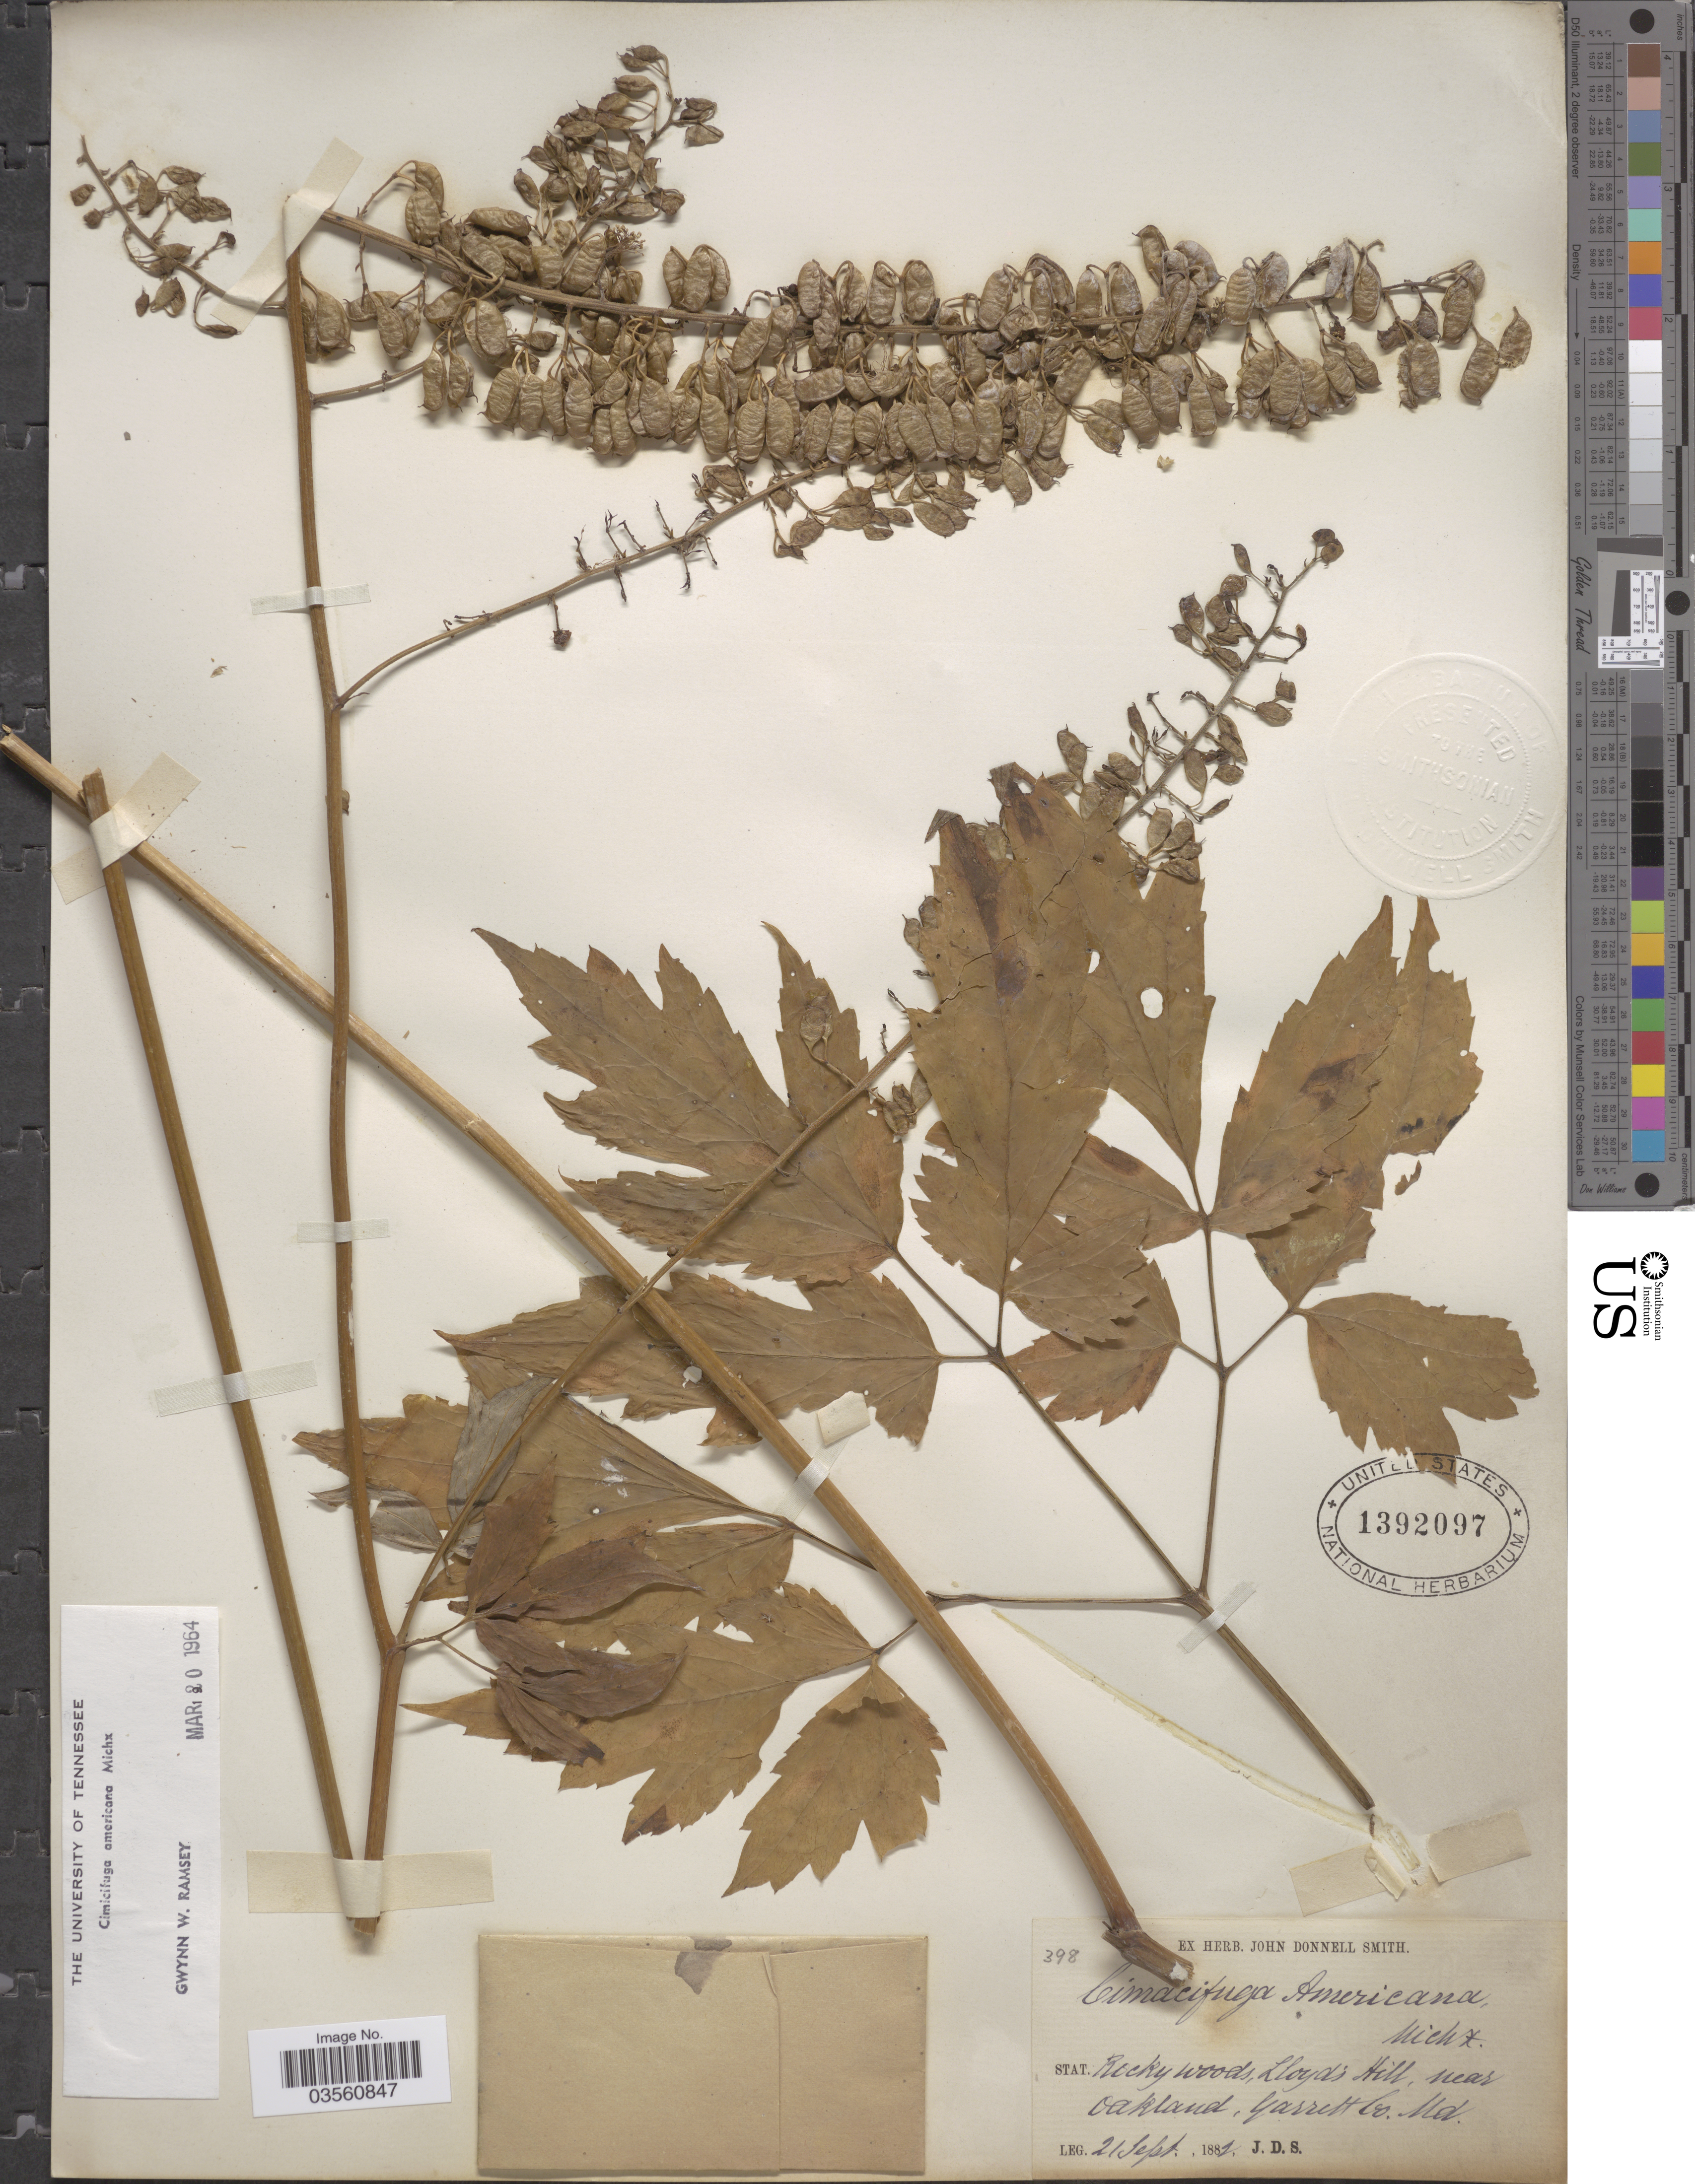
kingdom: Plantae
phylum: Tracheophyta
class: Magnoliopsida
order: Ranunculales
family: Ranunculaceae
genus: Actaea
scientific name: Actaea podocarpa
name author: DC.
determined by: Strong, M. T., (US), Smithsonian Institution - National Museum of Natural History (UNITED STATES)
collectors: J. Donnell Smith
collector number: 398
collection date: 1882-09-21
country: United States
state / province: Maryland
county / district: Garrett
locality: Rocky woods, Lloyd's Hill, near Oakland, Garrett Co.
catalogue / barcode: US 1392097